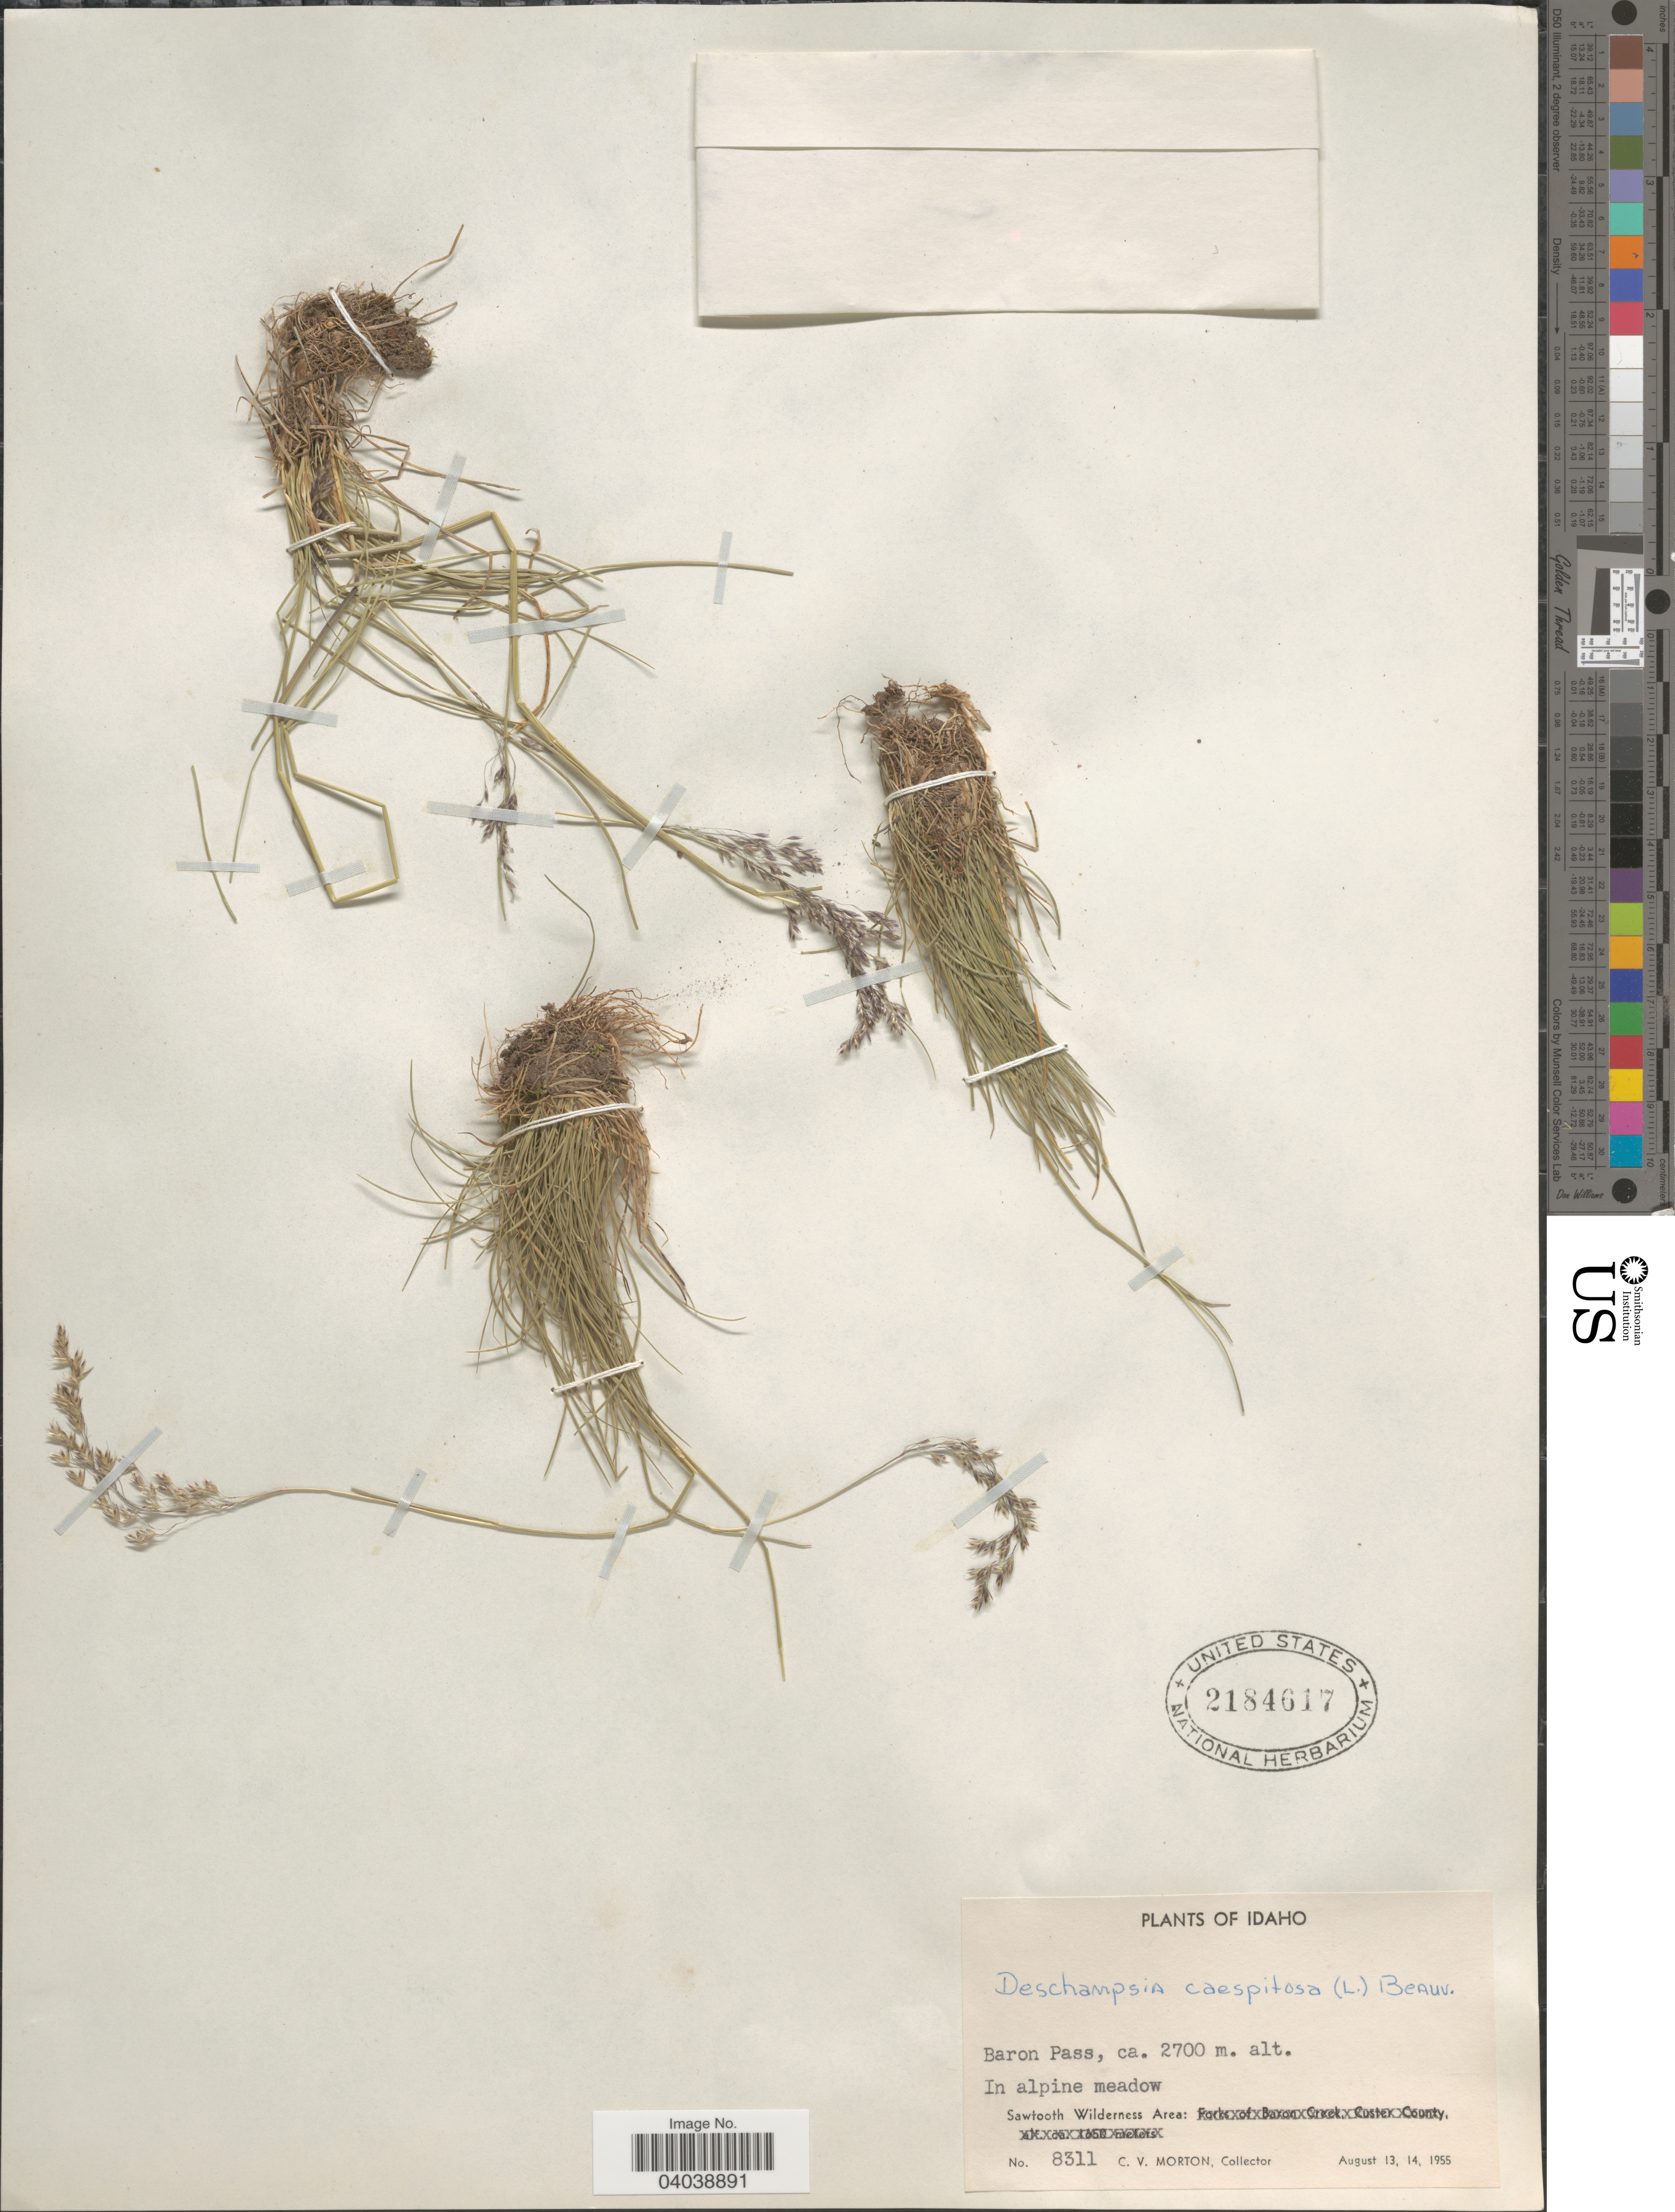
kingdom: Plantae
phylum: Tracheophyta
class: Liliopsida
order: Poales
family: Poaceae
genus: Deschampsia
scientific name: Deschampsia cespitosa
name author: (L.) P. Beauv.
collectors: C. V. Morton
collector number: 8311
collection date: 1955-08-13/1955-08-14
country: United States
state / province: Idaho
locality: Baron Pass. In alpine meadow. Sawtooth Wilderness Area.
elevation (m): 2700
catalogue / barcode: US 2184617